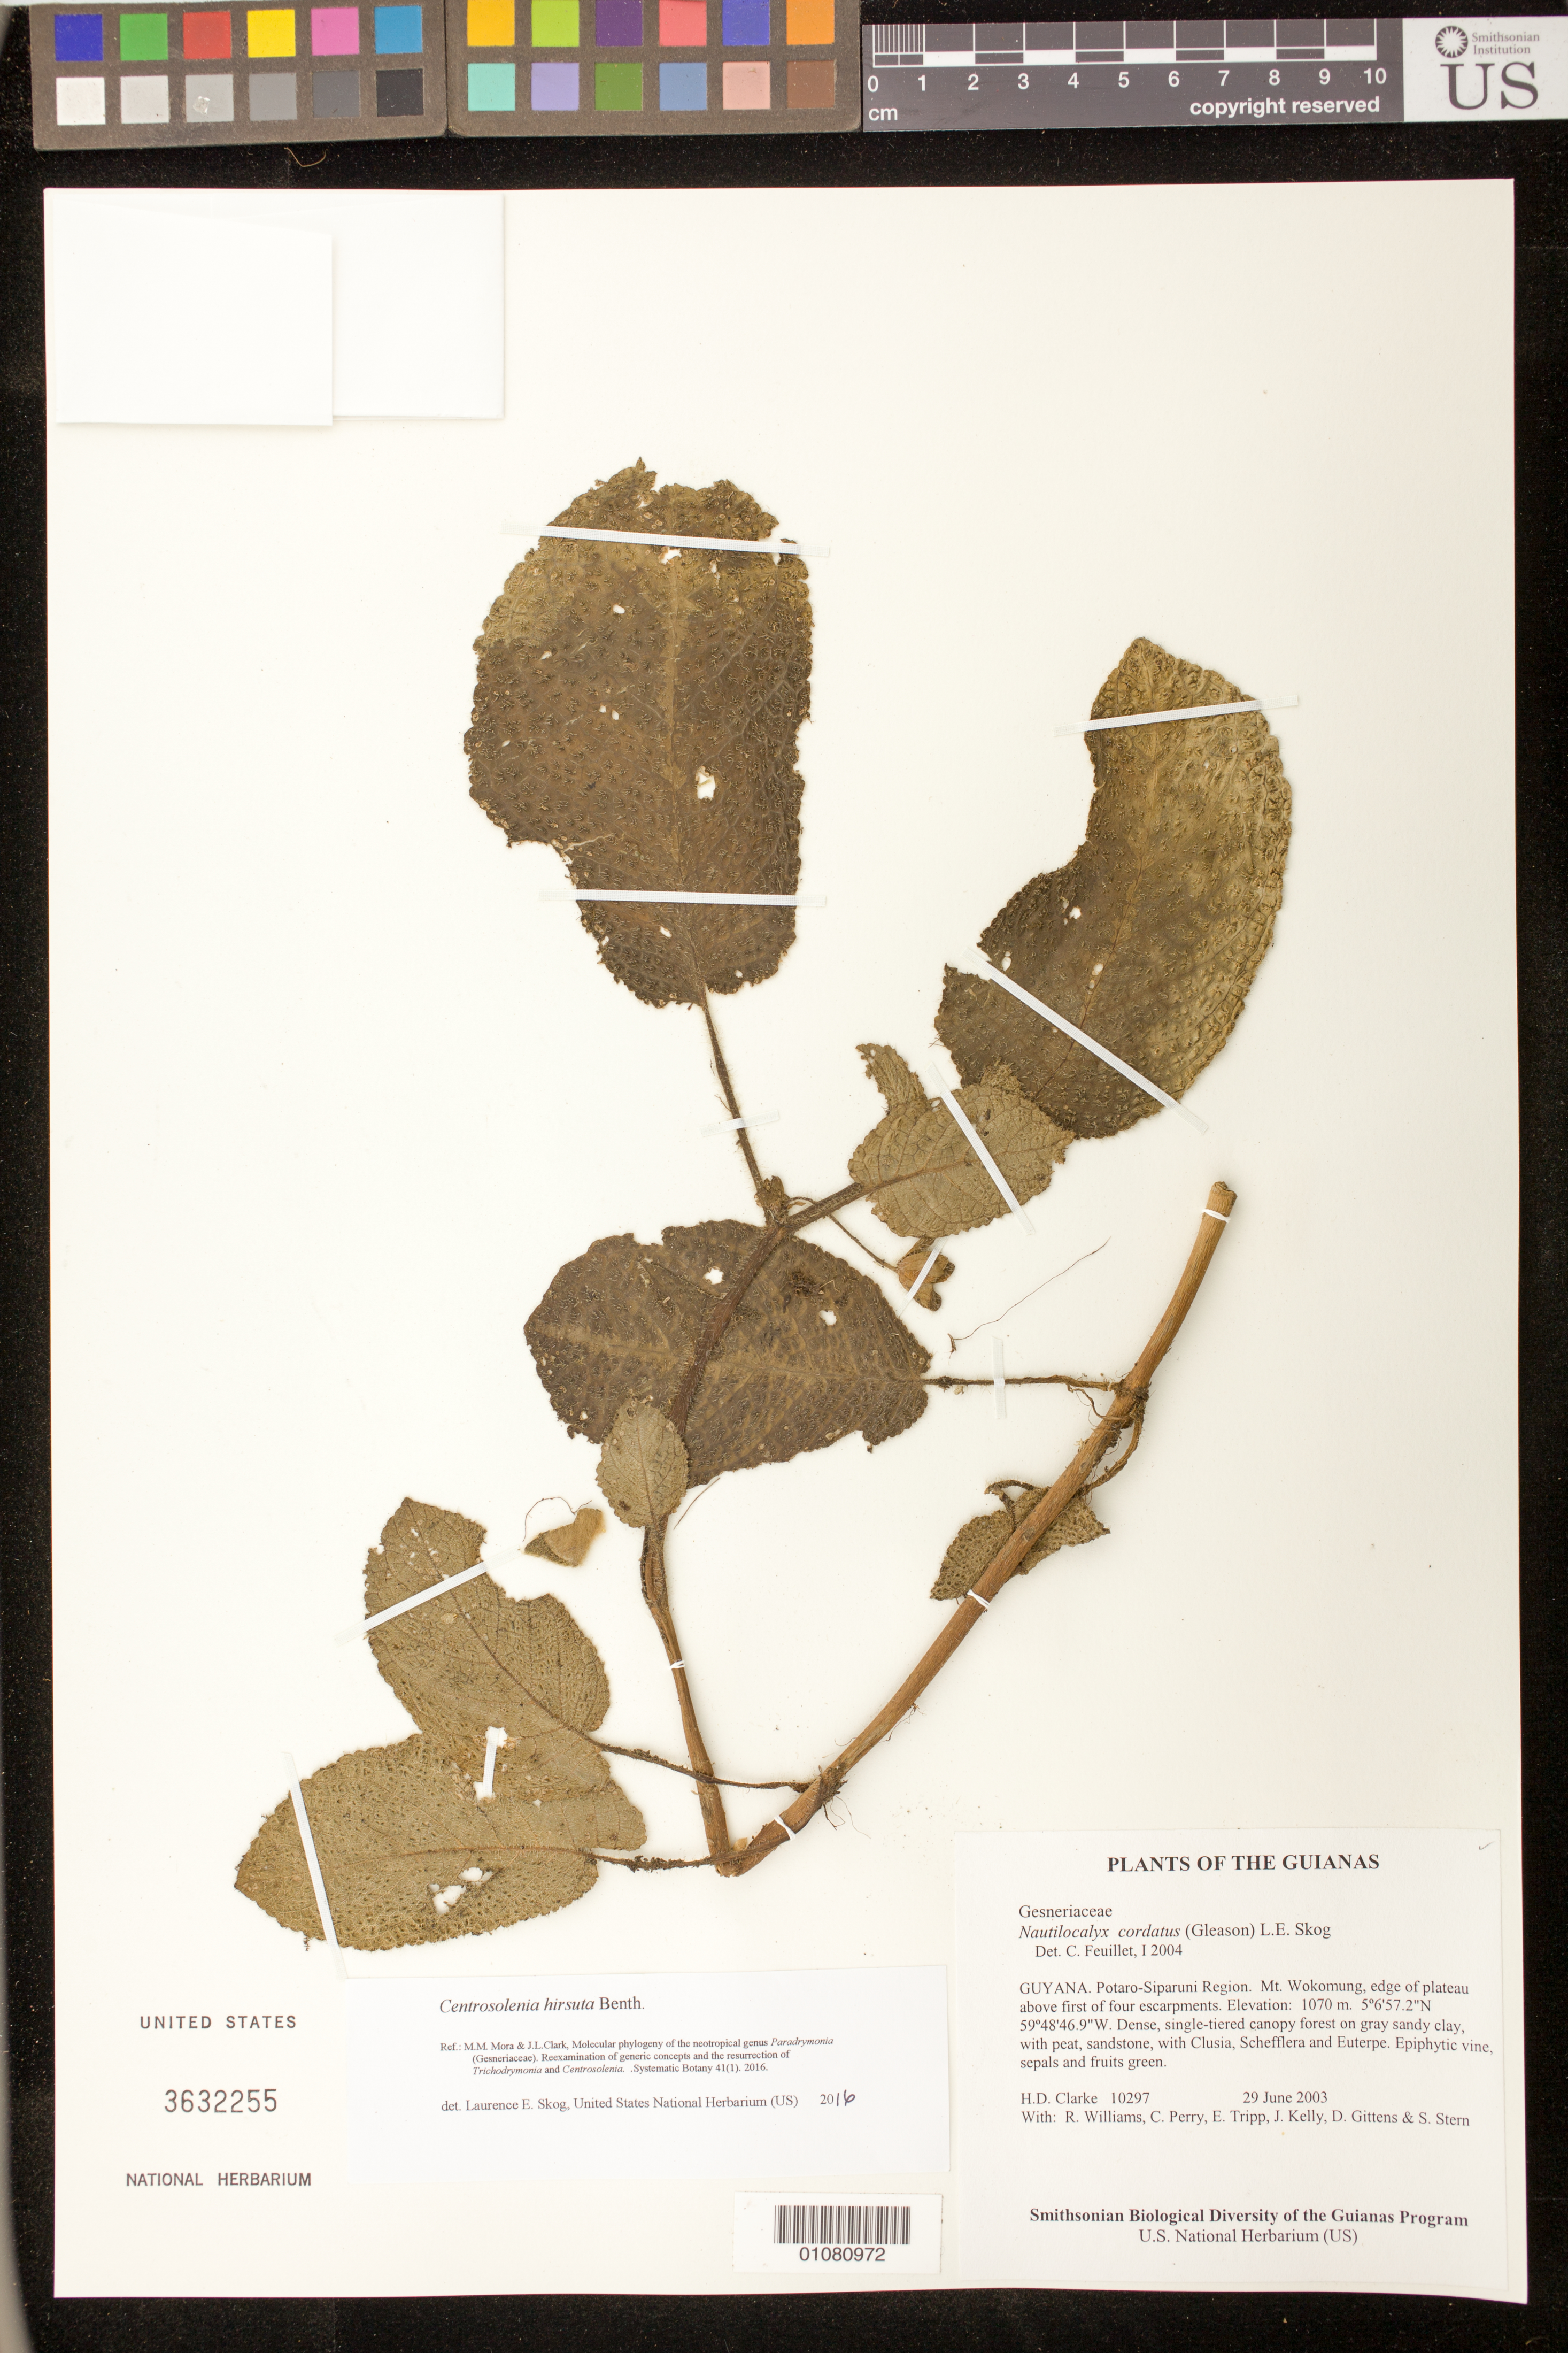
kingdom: Plantae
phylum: Tracheophyta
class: Magnoliopsida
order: Lamiales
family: Gesneriaceae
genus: Centrosolenia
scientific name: Centrosolenia hirsuta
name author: Benth.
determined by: Skog, Laurence E.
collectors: H. D. Clarke, R. Williams, C. Perry, E. Tripp, J. Kelly, D. Gittens & S. R. Stern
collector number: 10297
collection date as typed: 29 Jun 2003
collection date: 2003-06-29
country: Guyana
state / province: Potaro-Siparuni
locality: Mt. Wokomung, edge of plateau above first of four escarpments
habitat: Dense, single tiered canopy forest on gray sandy clay, with peat, sandstone, with Clusia, Schefflera and Euterpe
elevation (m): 1070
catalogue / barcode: US 3632255